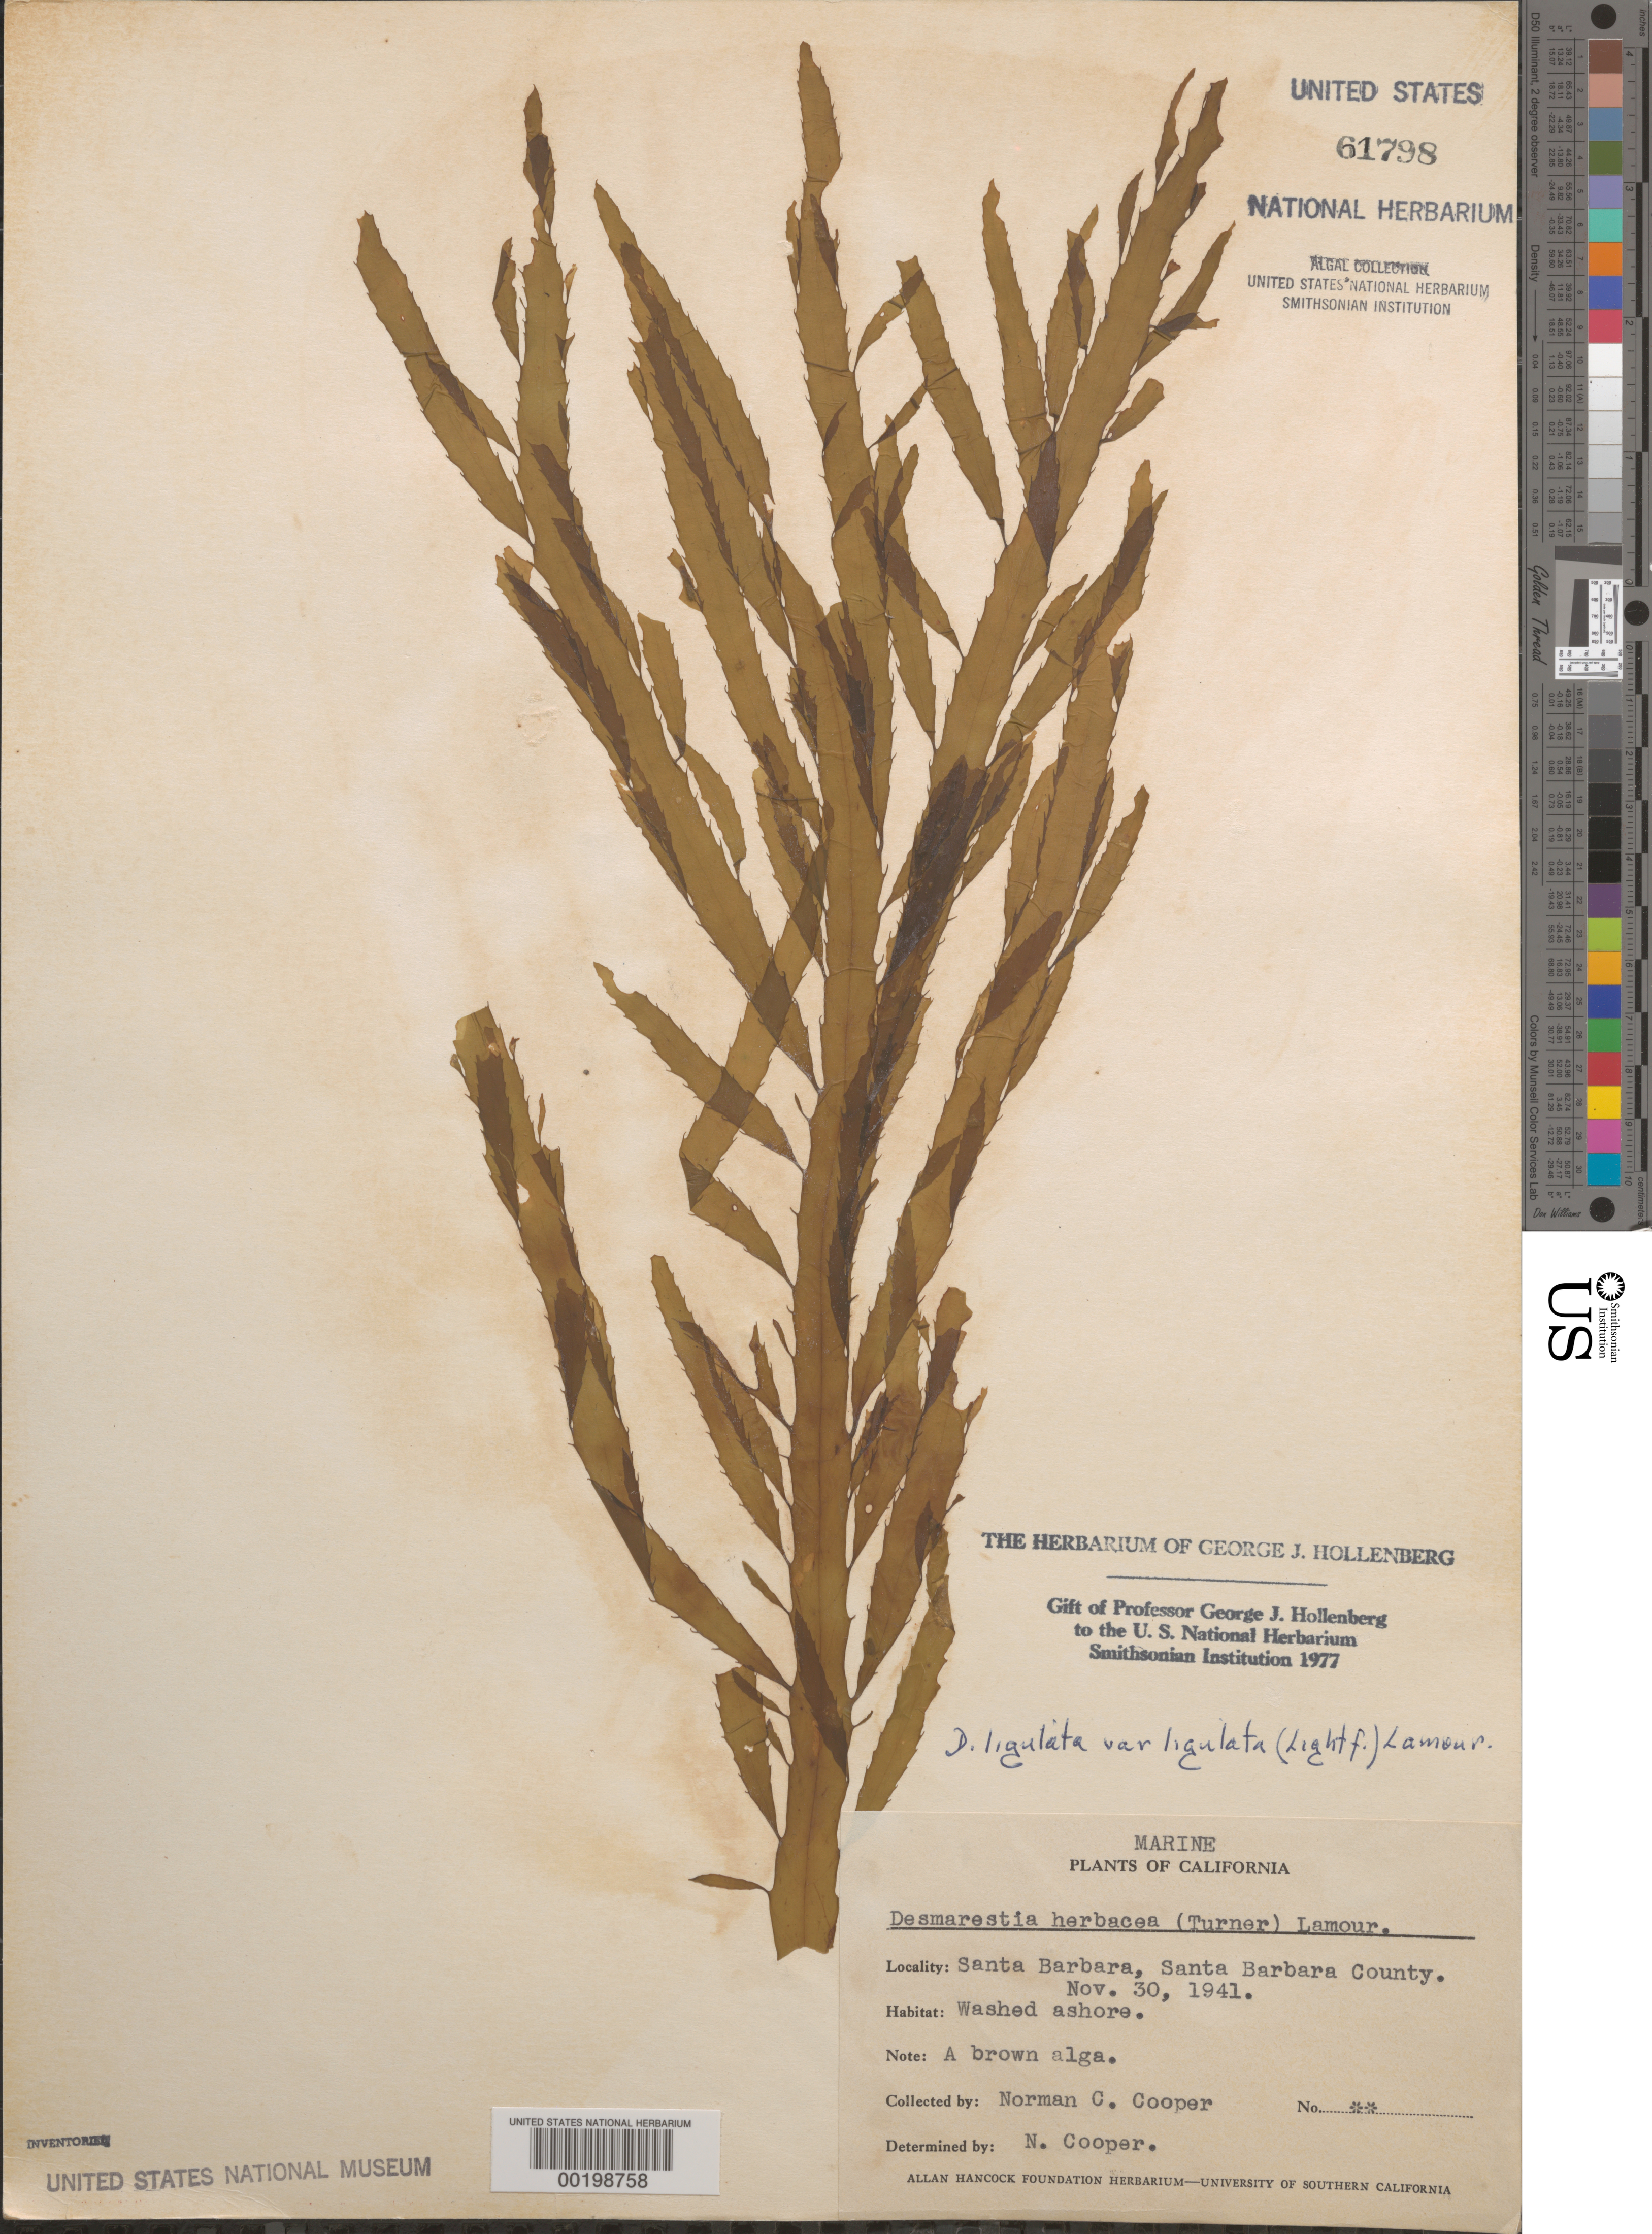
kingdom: Chromista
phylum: Ochrophyta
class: Phaeophyceae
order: Desmarestiales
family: Desmarestiaceae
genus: Desmarestia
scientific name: Desmarestia ligulata var. ligulata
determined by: Hollenberg, George J.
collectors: N. Cooper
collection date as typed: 30 Nov 1941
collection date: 1941-11-30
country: United States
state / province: California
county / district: Santa Barbara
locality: Santa Barbara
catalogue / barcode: US 61798